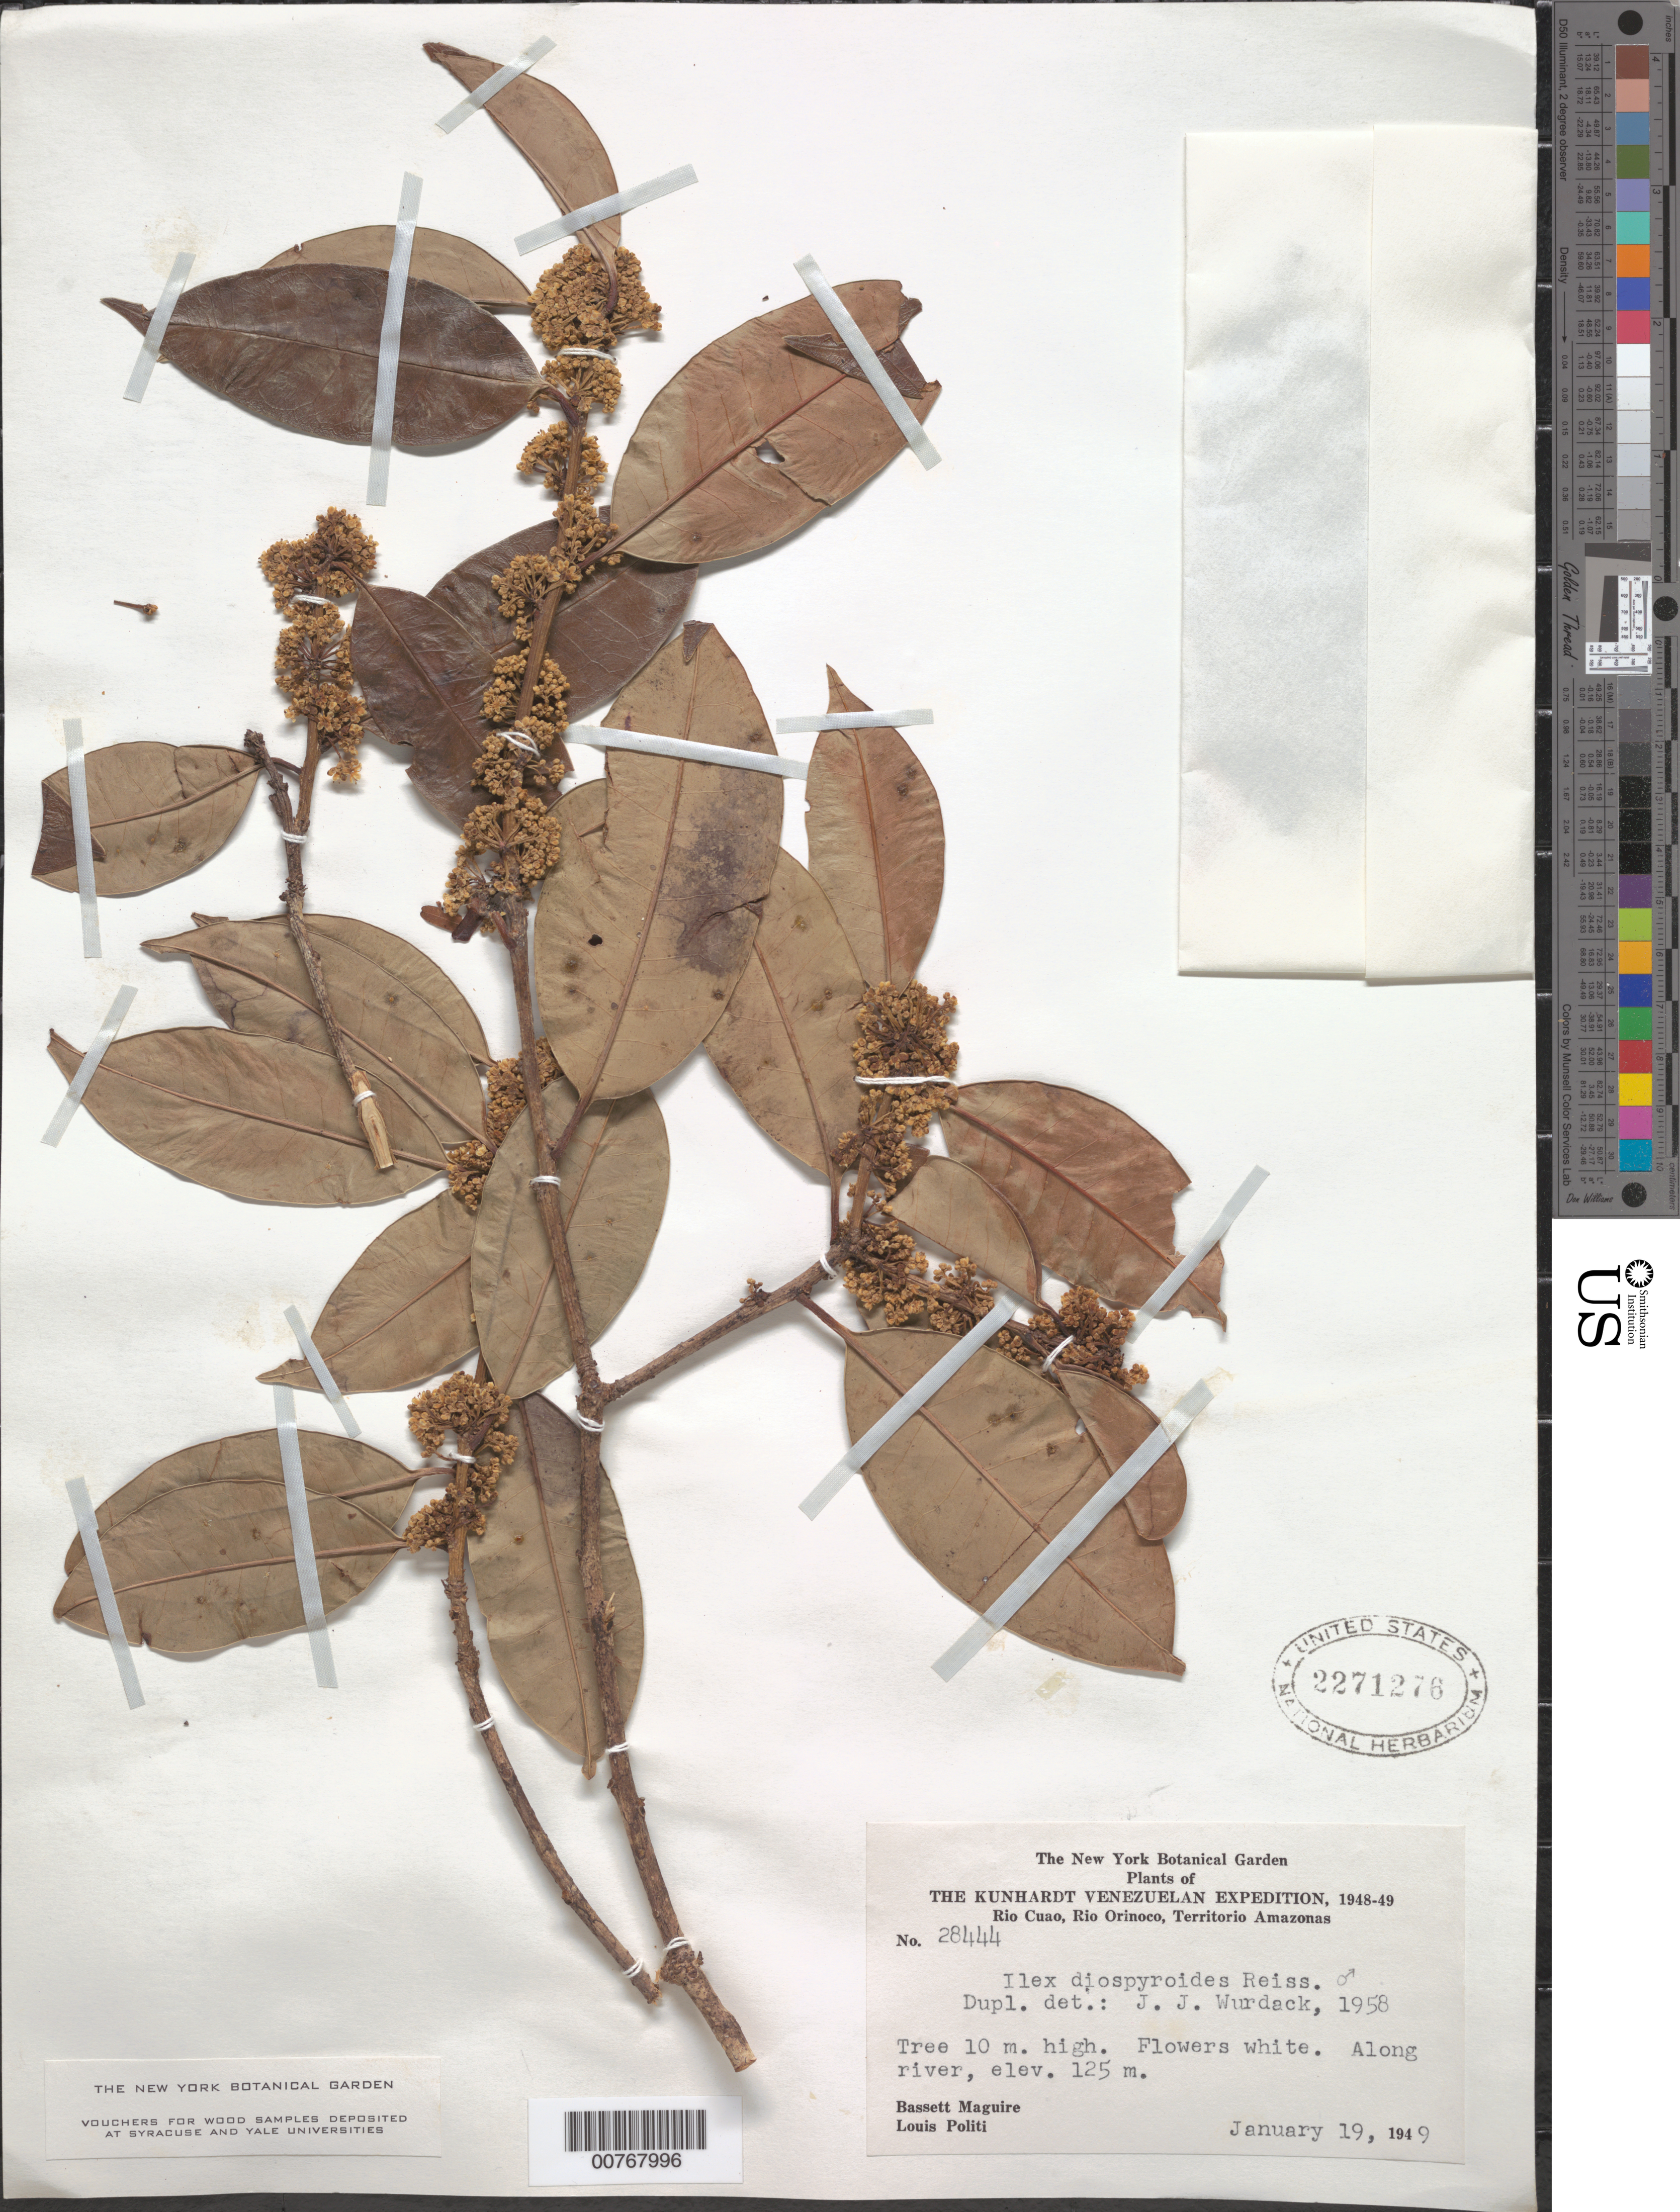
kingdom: Plantae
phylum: Tracheophyta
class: Magnoliopsida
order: Aquifoliales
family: Aquifoliaceae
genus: Ilex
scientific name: Ilex diospyroides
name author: Reissek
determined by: Wurdack, John J., (US), US (UNITED STATES)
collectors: B. Maguire & L. Politi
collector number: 28444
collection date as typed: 19-Jan-49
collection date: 1949-01-19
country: Venezuela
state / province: Amazonas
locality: Cerro Sipapo (Paráque), Base Camp, Río Cuao, Río Orinoco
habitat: Along river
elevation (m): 125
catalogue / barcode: US 2271276